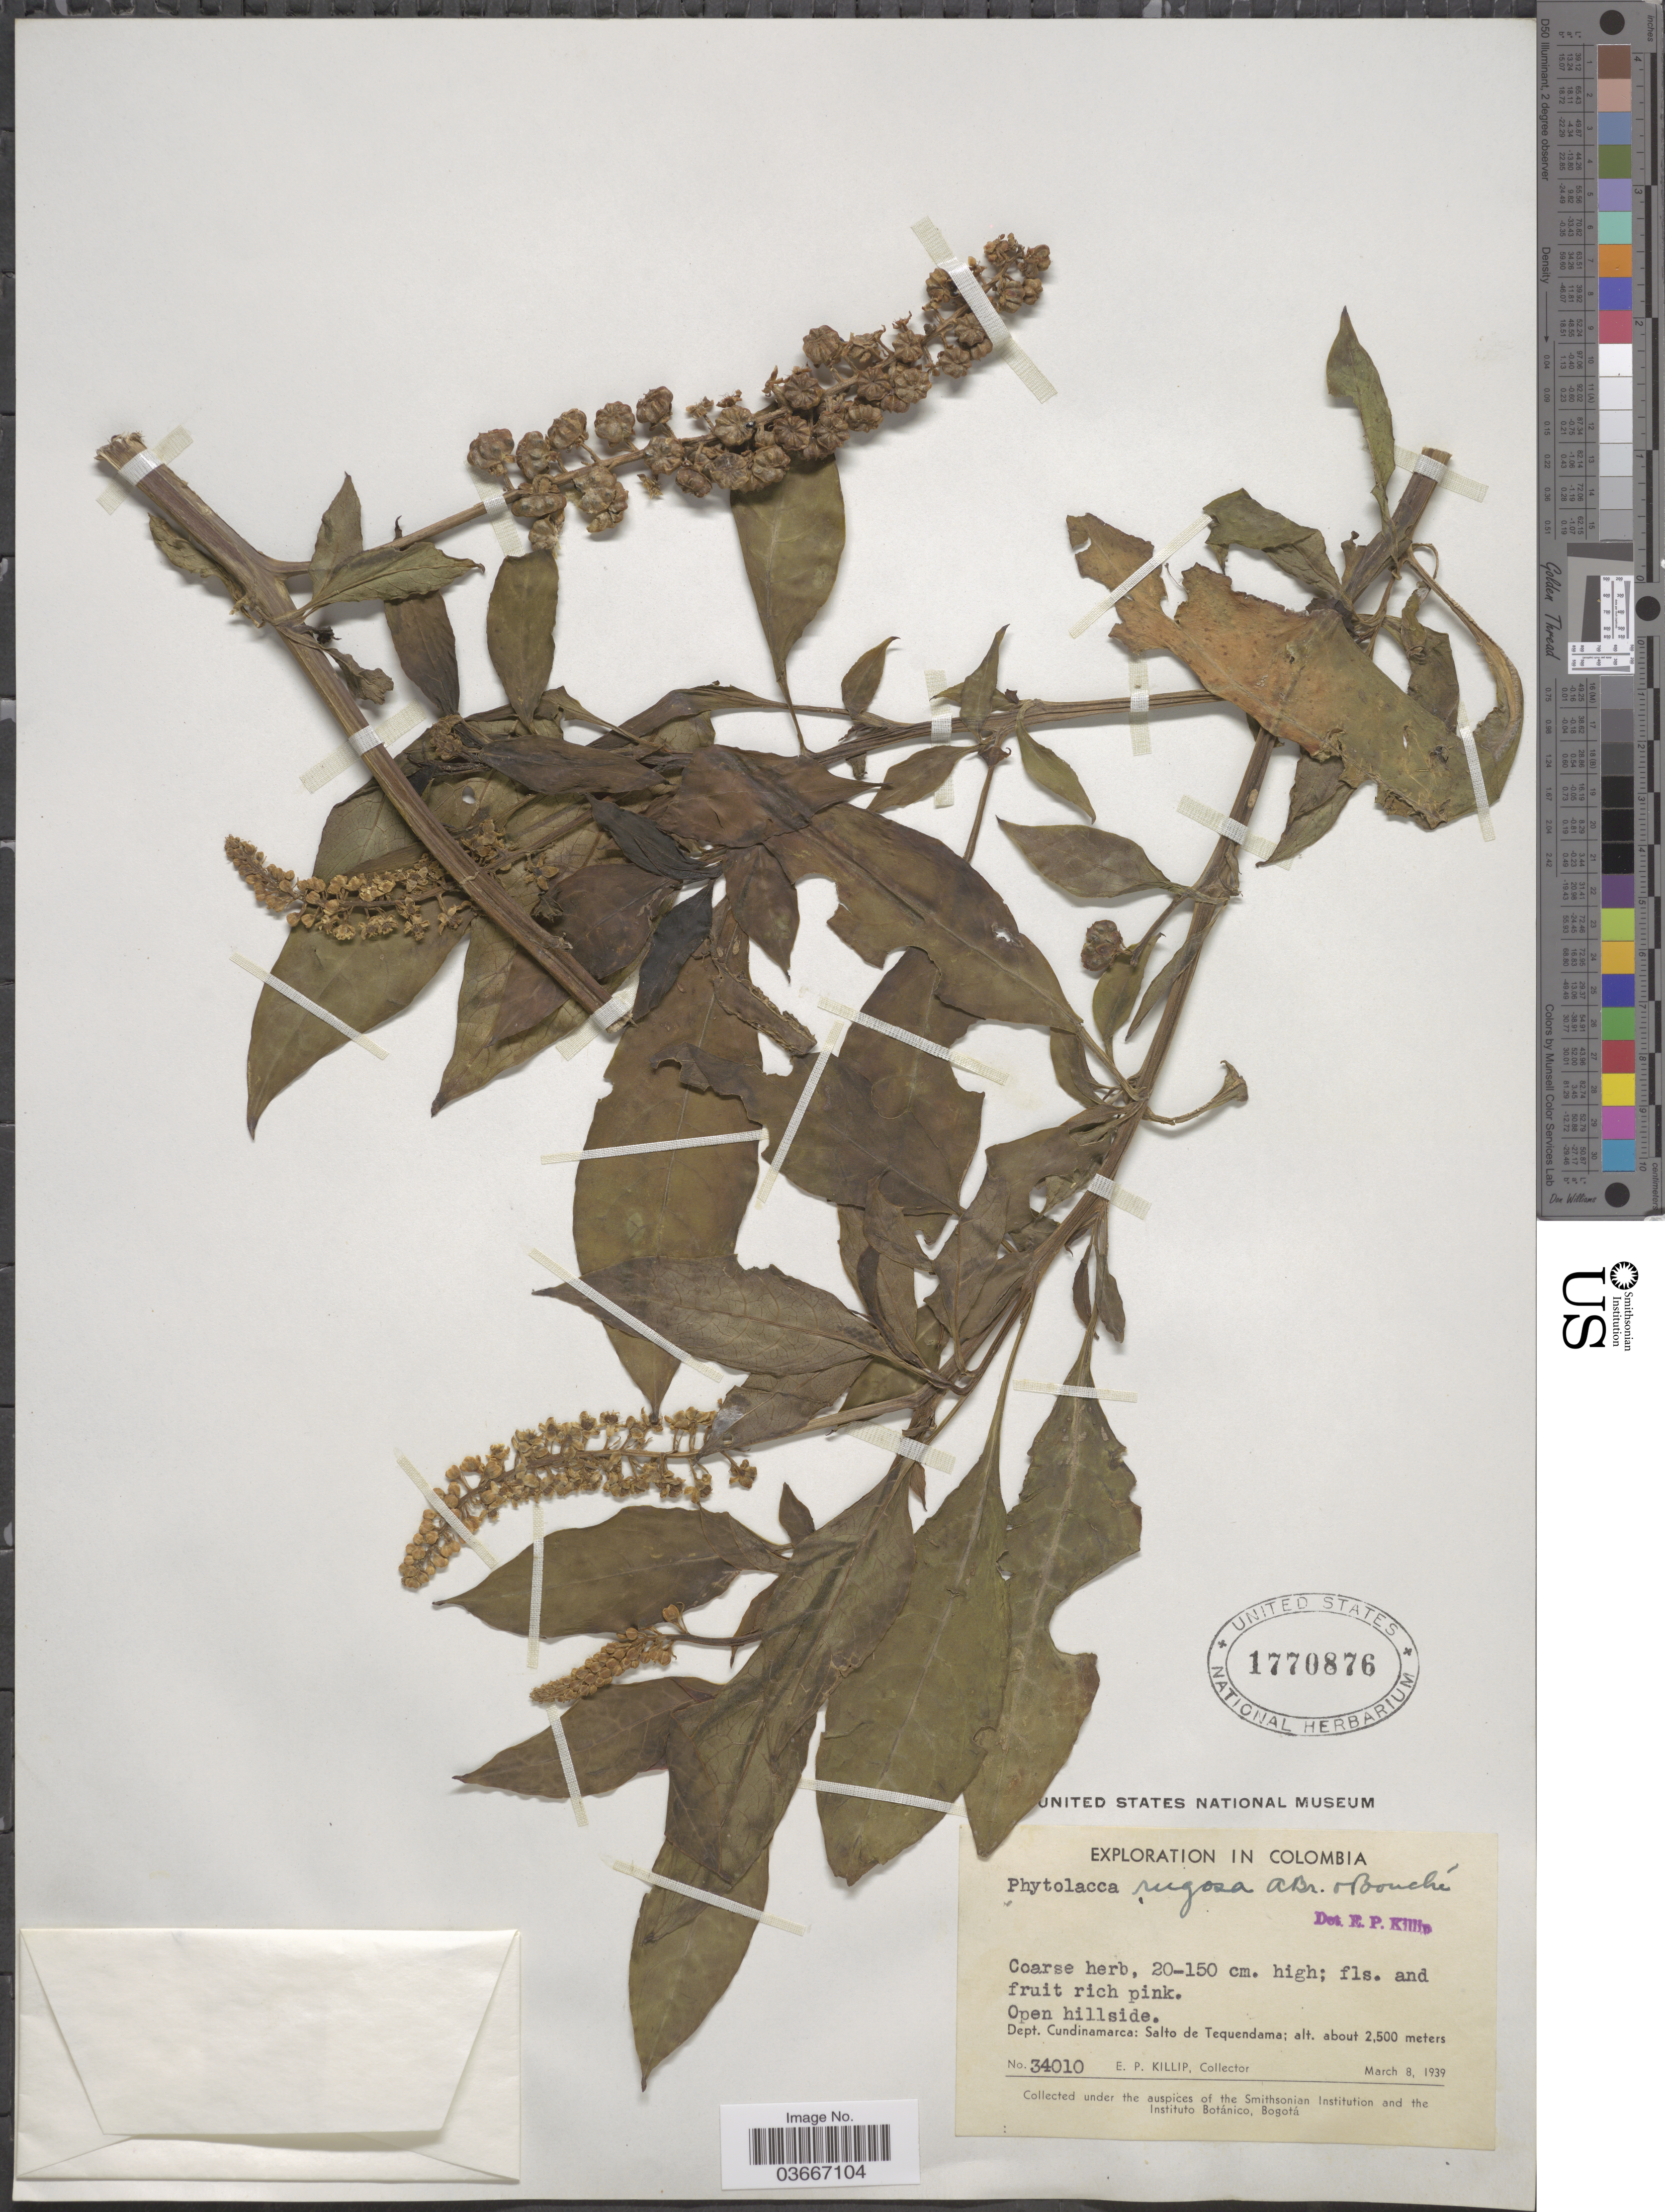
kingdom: Plantae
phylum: Tracheophyta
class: Magnoliopsida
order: Caryophyllales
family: Phytolaccaceae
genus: Phytolacca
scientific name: Phytolacca rugosa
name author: A. Braun & C.D. Bouché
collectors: E. P. Killip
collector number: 34010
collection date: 1939-03-08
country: Colombia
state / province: Cundinamarca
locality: Dept. Cundinamarca: Salto de Tequendama.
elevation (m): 2500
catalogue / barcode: US 1770876